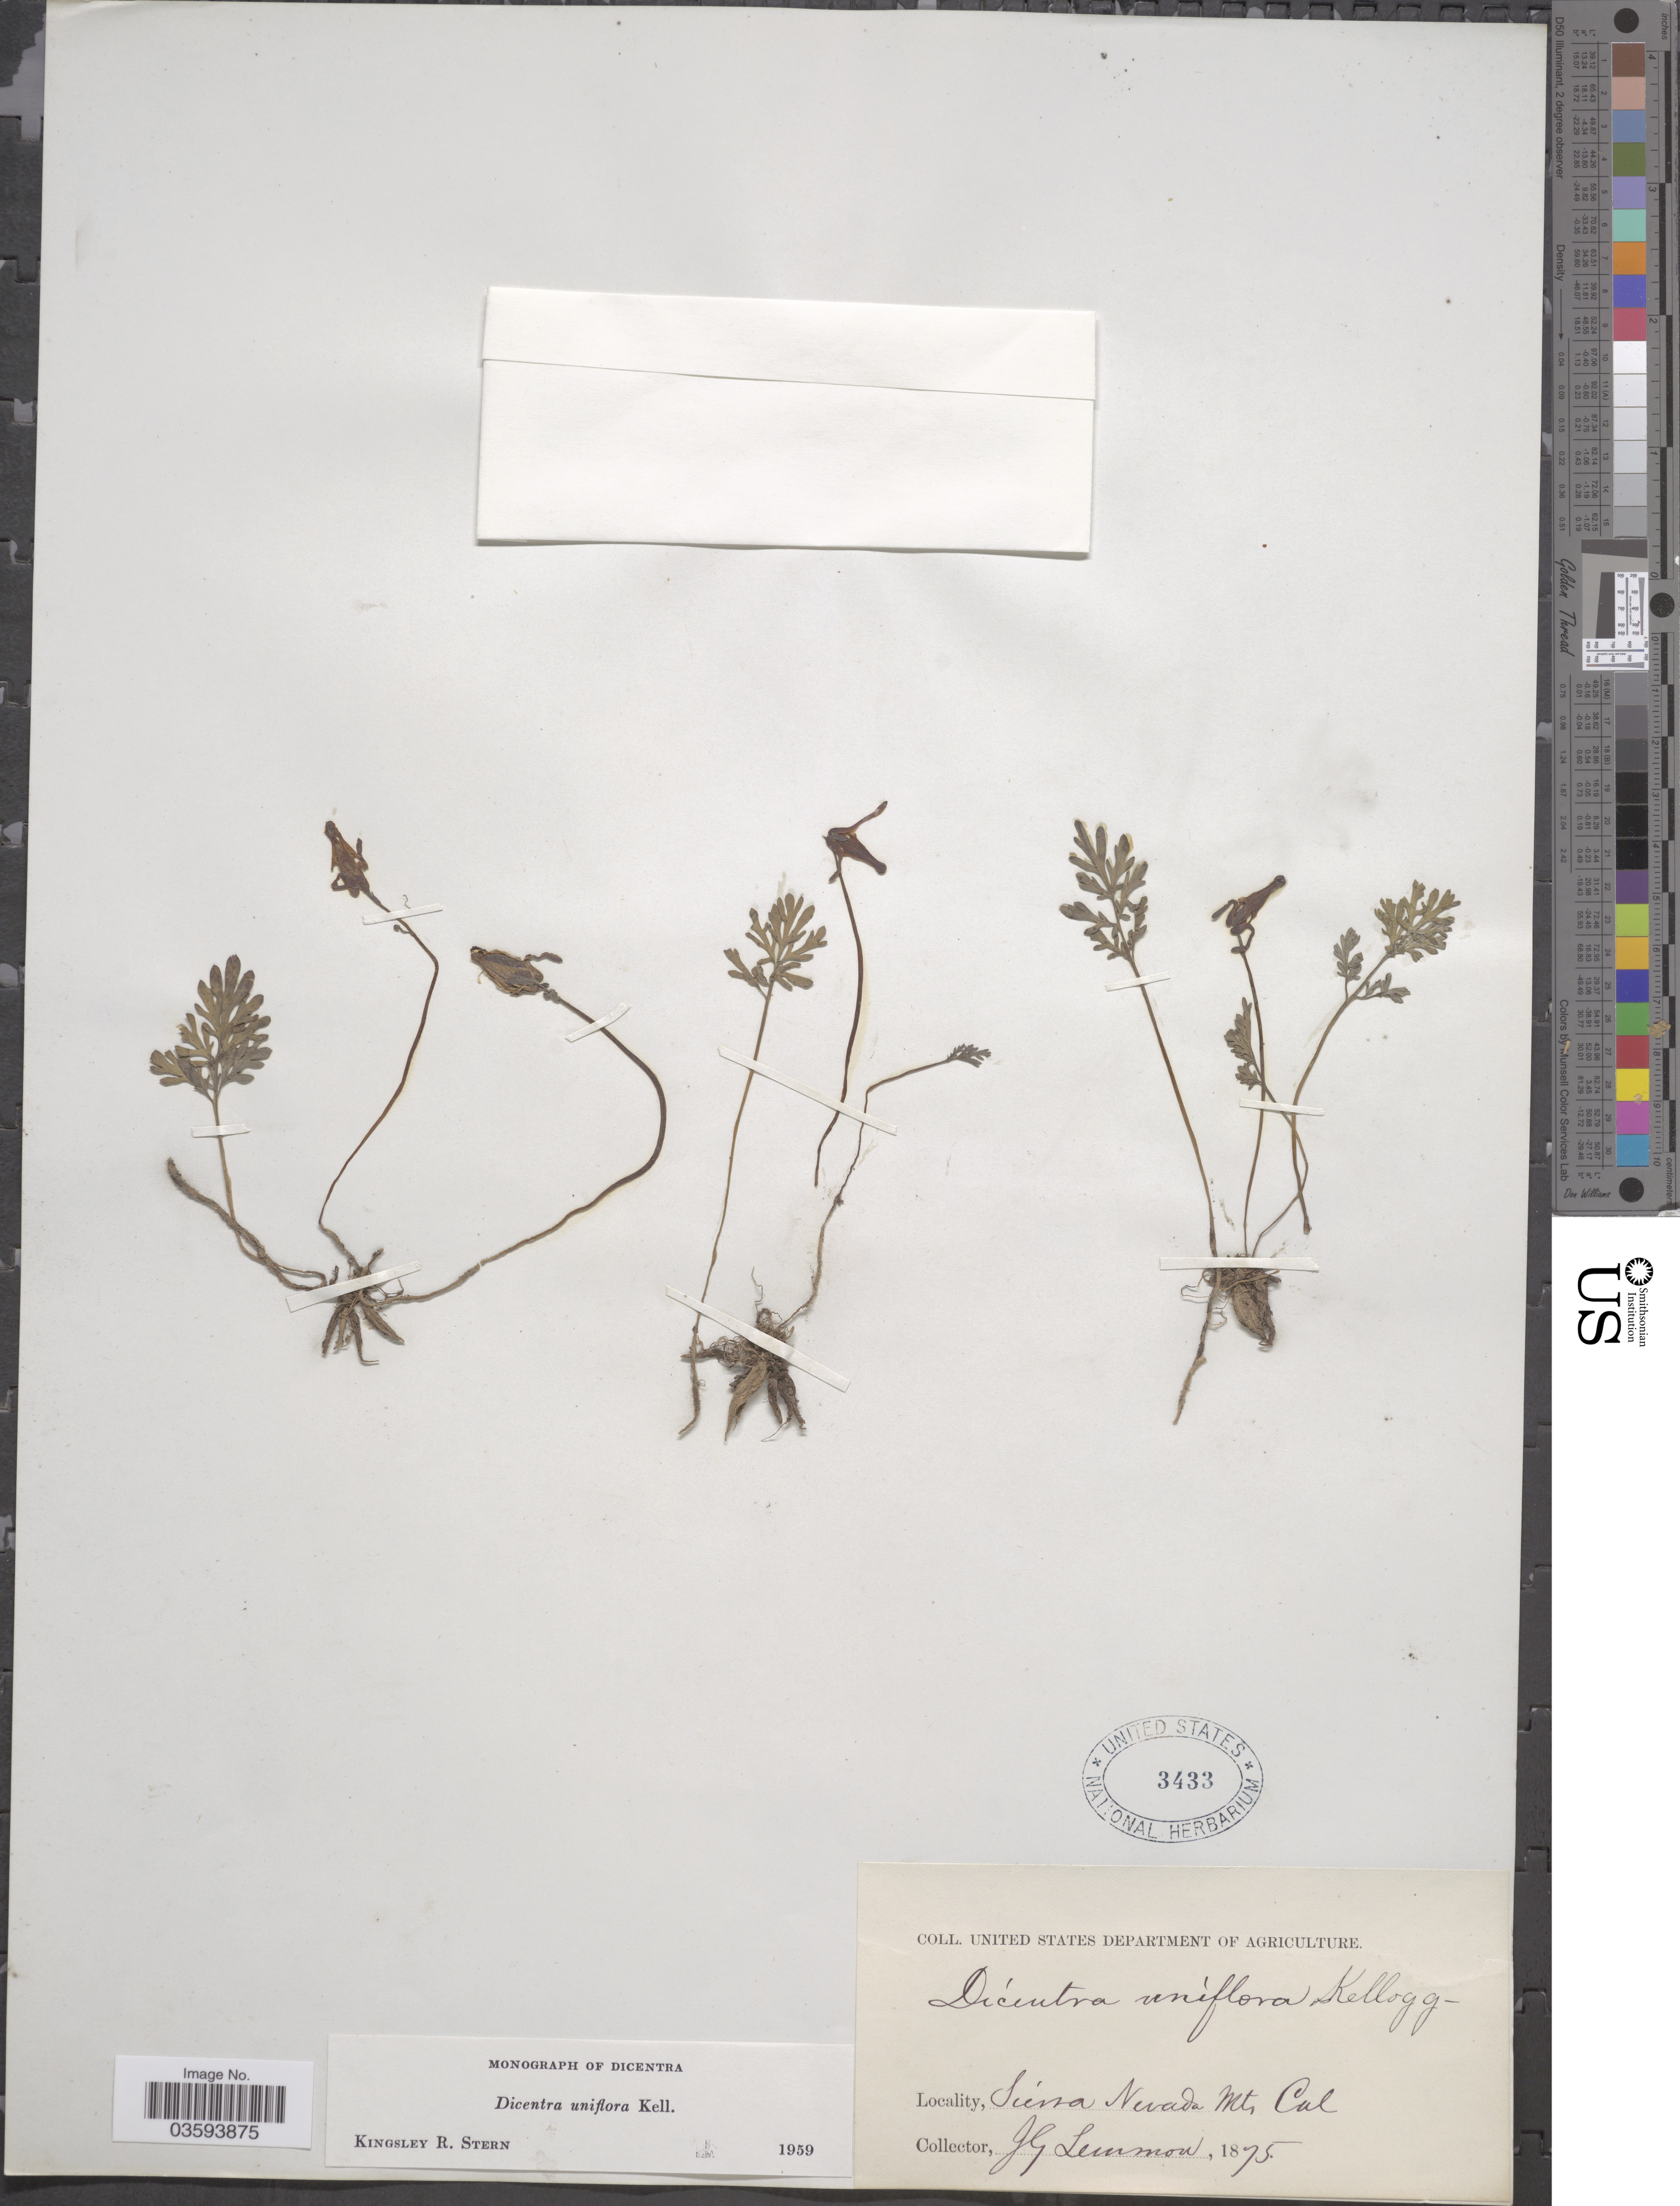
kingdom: Plantae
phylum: Tracheophyta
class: Magnoliopsida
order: Ranunculales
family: Papaveraceae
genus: Dicentra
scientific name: Dicentra uniflora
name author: Kellogg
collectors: J. Lemmon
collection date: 1875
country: United States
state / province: California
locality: Sierra Nevada Mts.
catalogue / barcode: US 3433